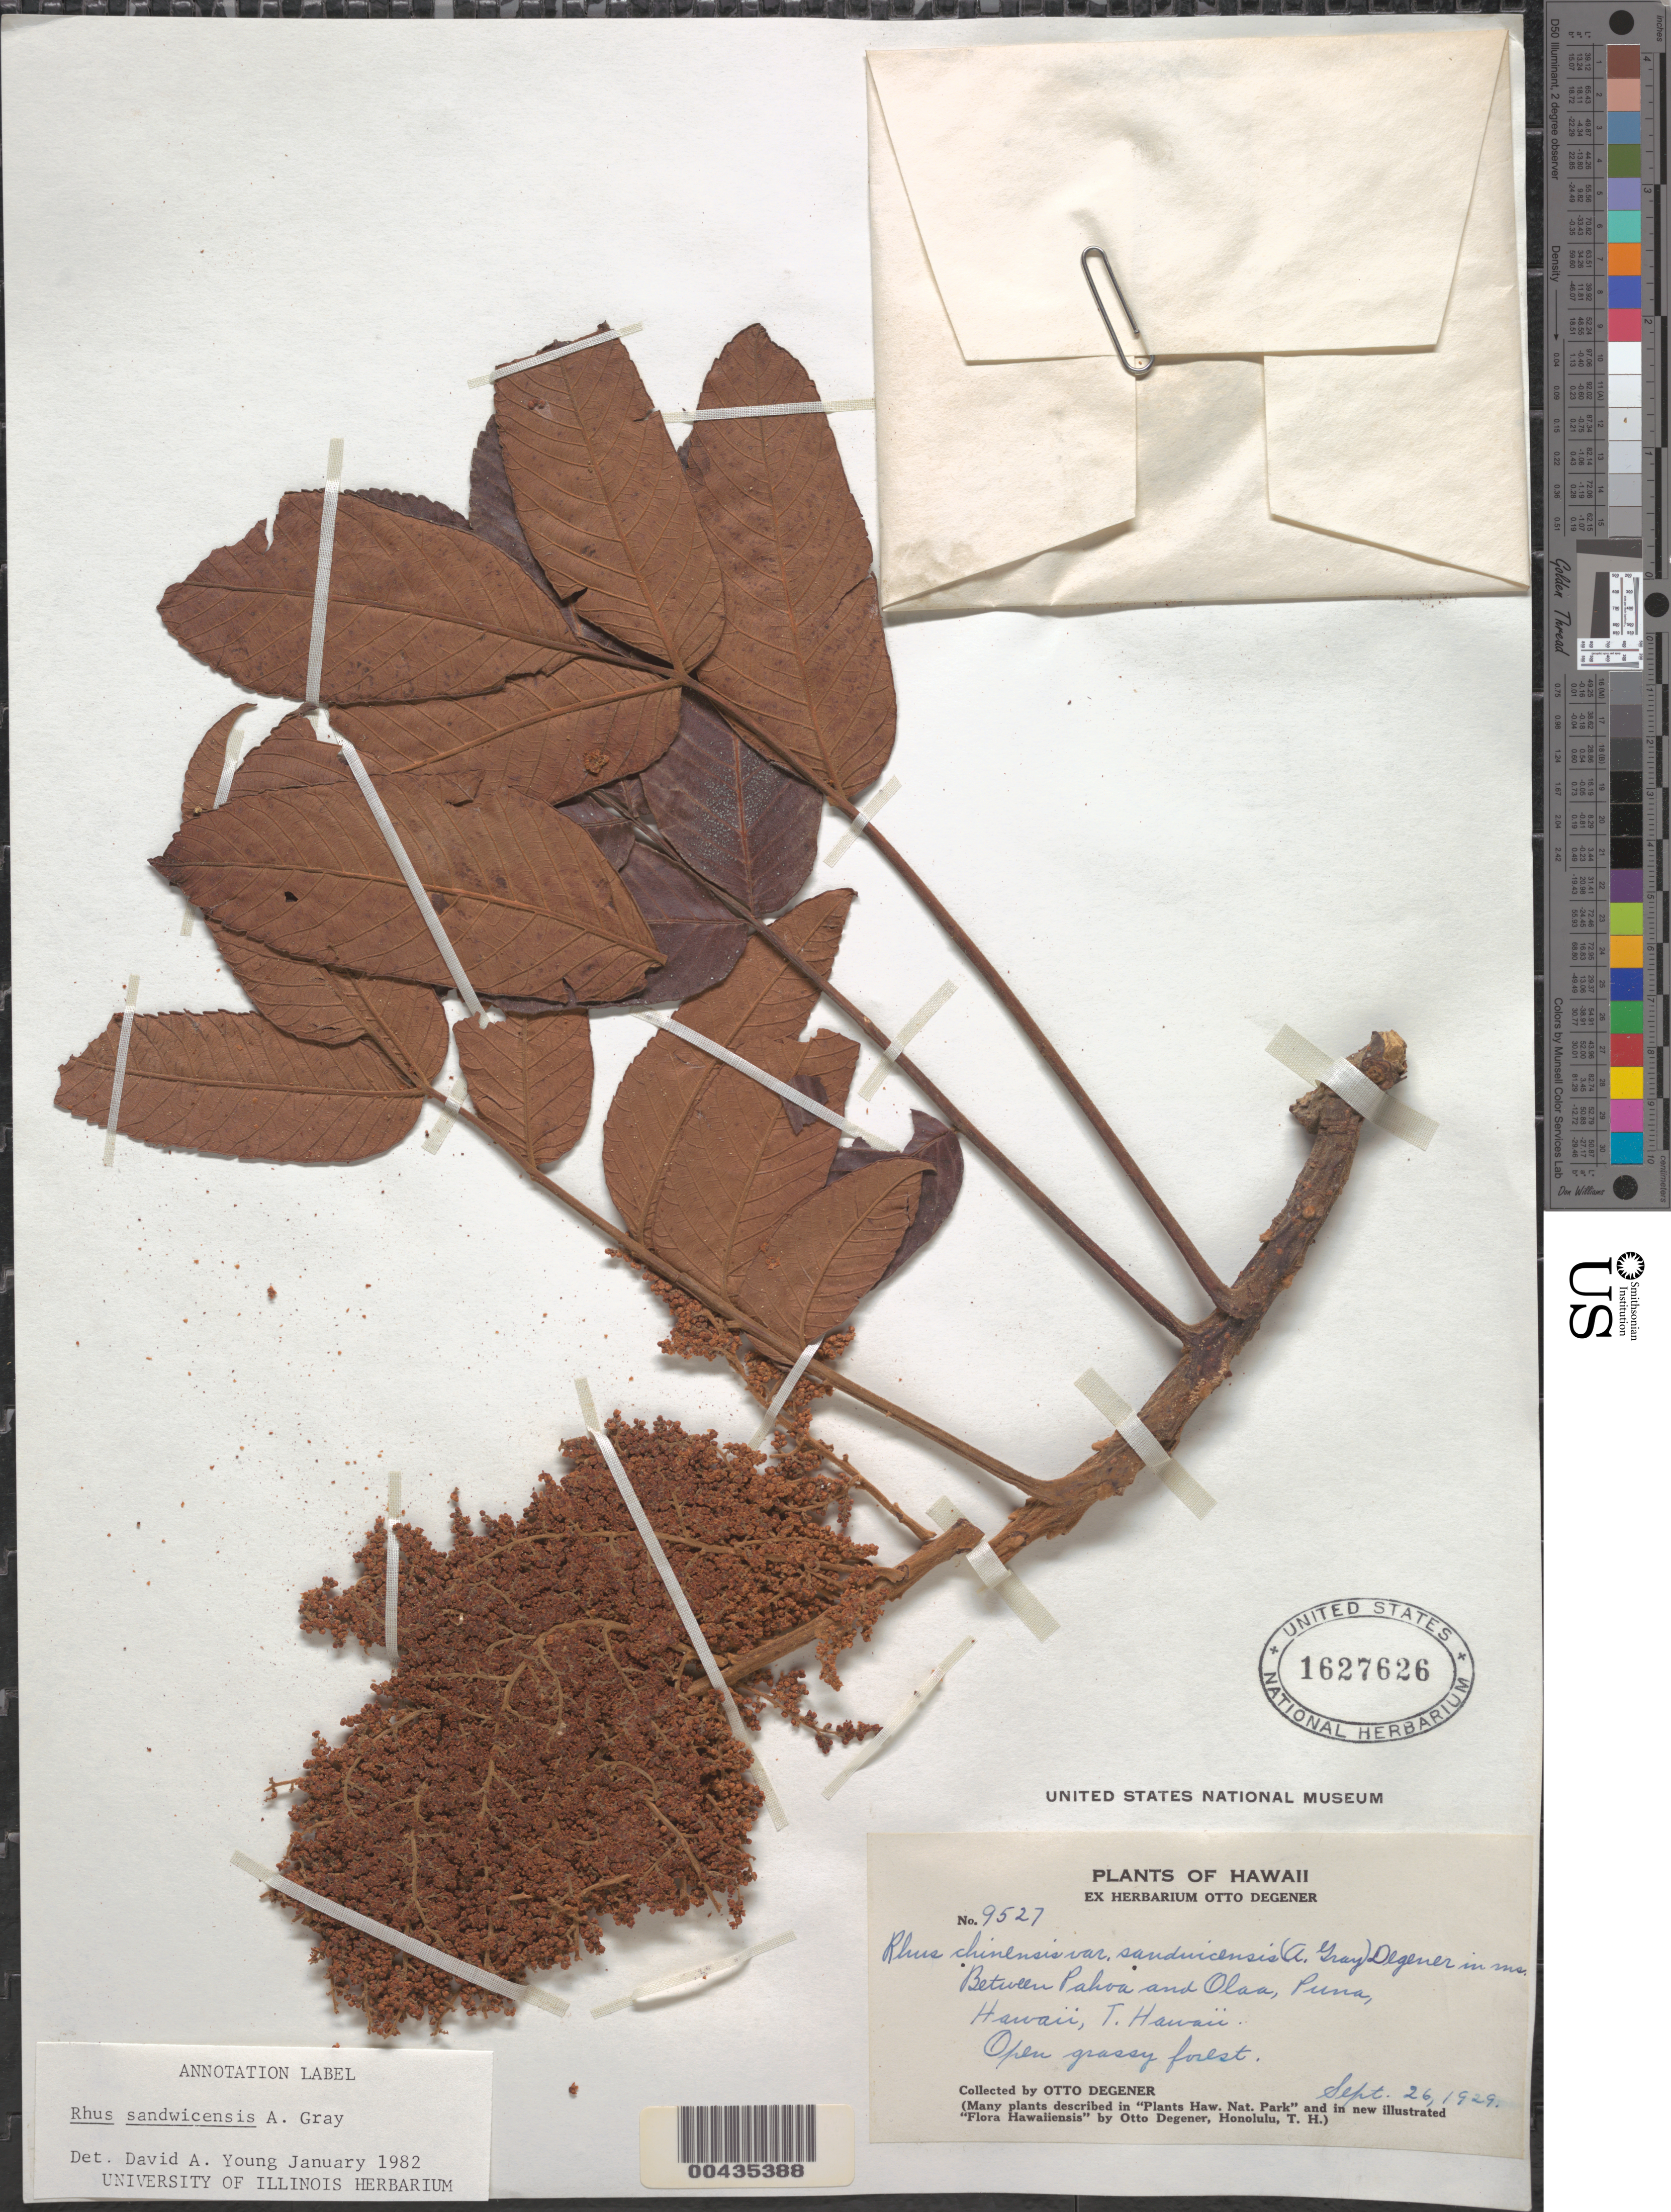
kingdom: Plantae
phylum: Tracheophyta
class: Magnoliopsida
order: Sapindales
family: Anacardiaceae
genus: Rhus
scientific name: Rhus sandwicensis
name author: A. Gray in Wilkes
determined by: Young, D. A.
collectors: O. Degener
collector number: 9527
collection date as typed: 26 Sep 1929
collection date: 1929-09-26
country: United States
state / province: Hawaii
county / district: Hawaii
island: Hawaii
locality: Between Pahoa and Olaa, Puna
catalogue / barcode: US 1627626